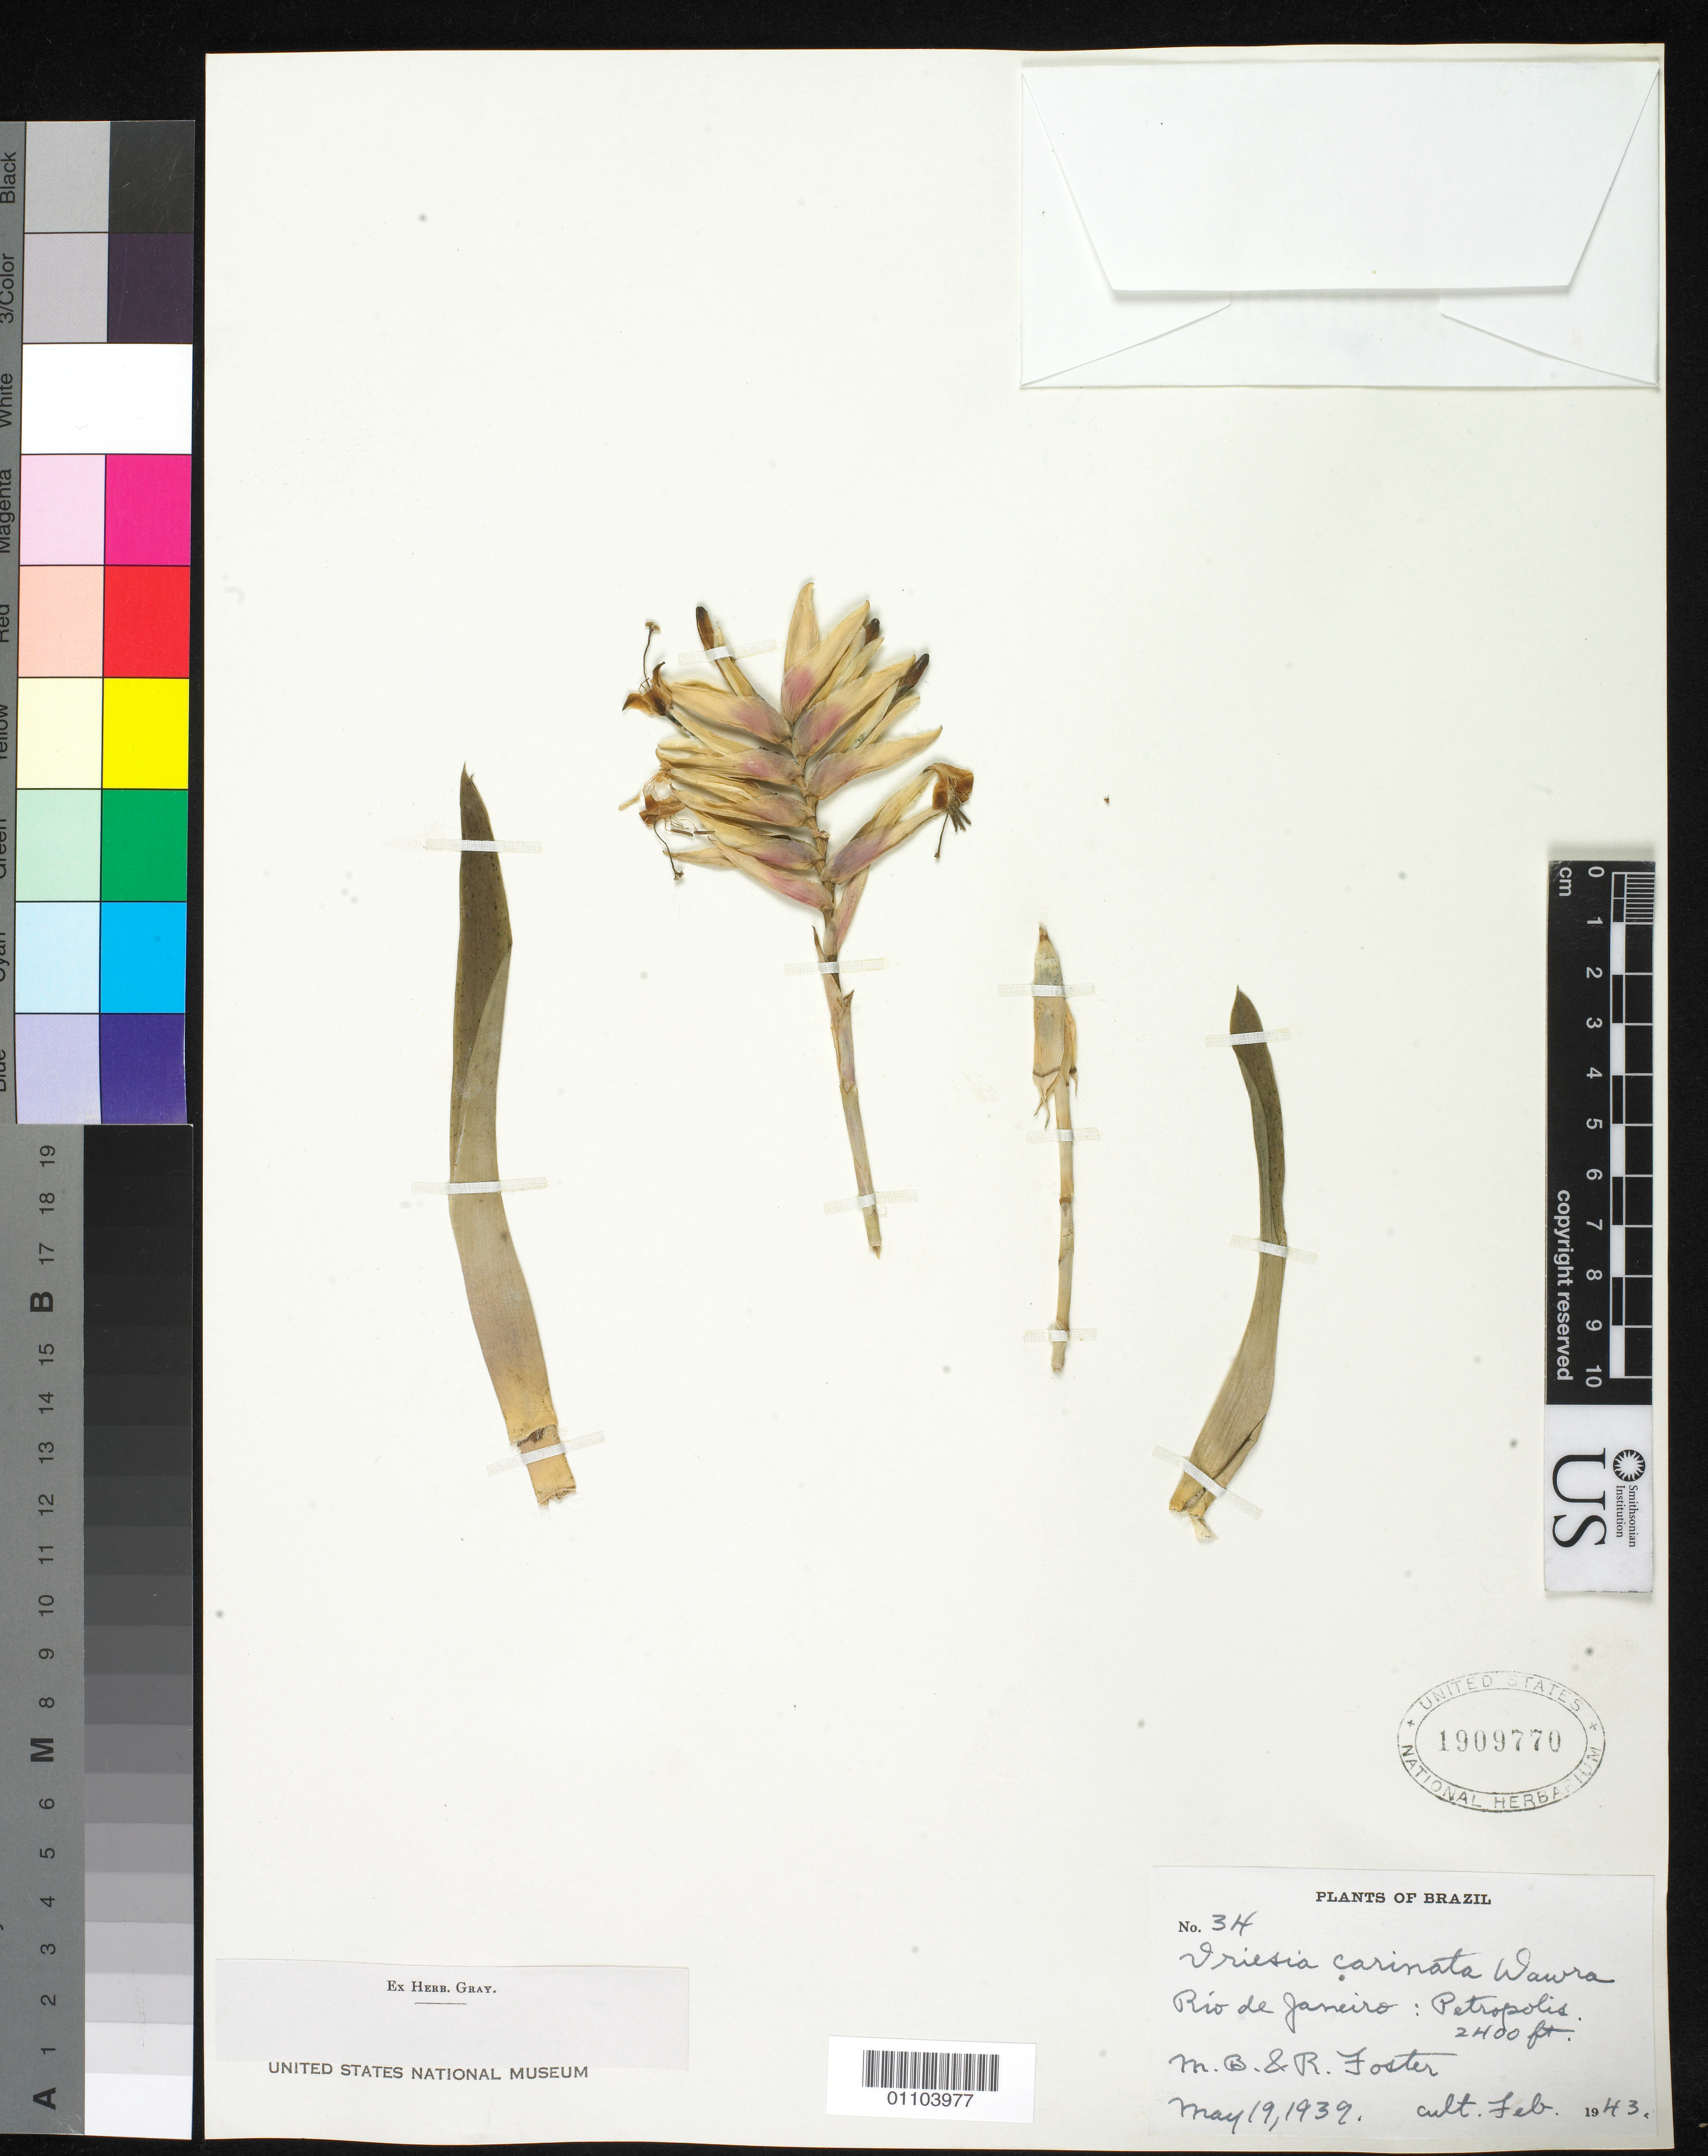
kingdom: Plantae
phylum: Tracheophyta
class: Liliopsida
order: Poales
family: Bromeliaceae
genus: Vriesea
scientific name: Vriesea carinata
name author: Wawra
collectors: M. B. Foster & R. Foster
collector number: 34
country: Brazil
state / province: Rio de Janeiro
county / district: Petrópolis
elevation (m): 732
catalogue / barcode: US 1909770